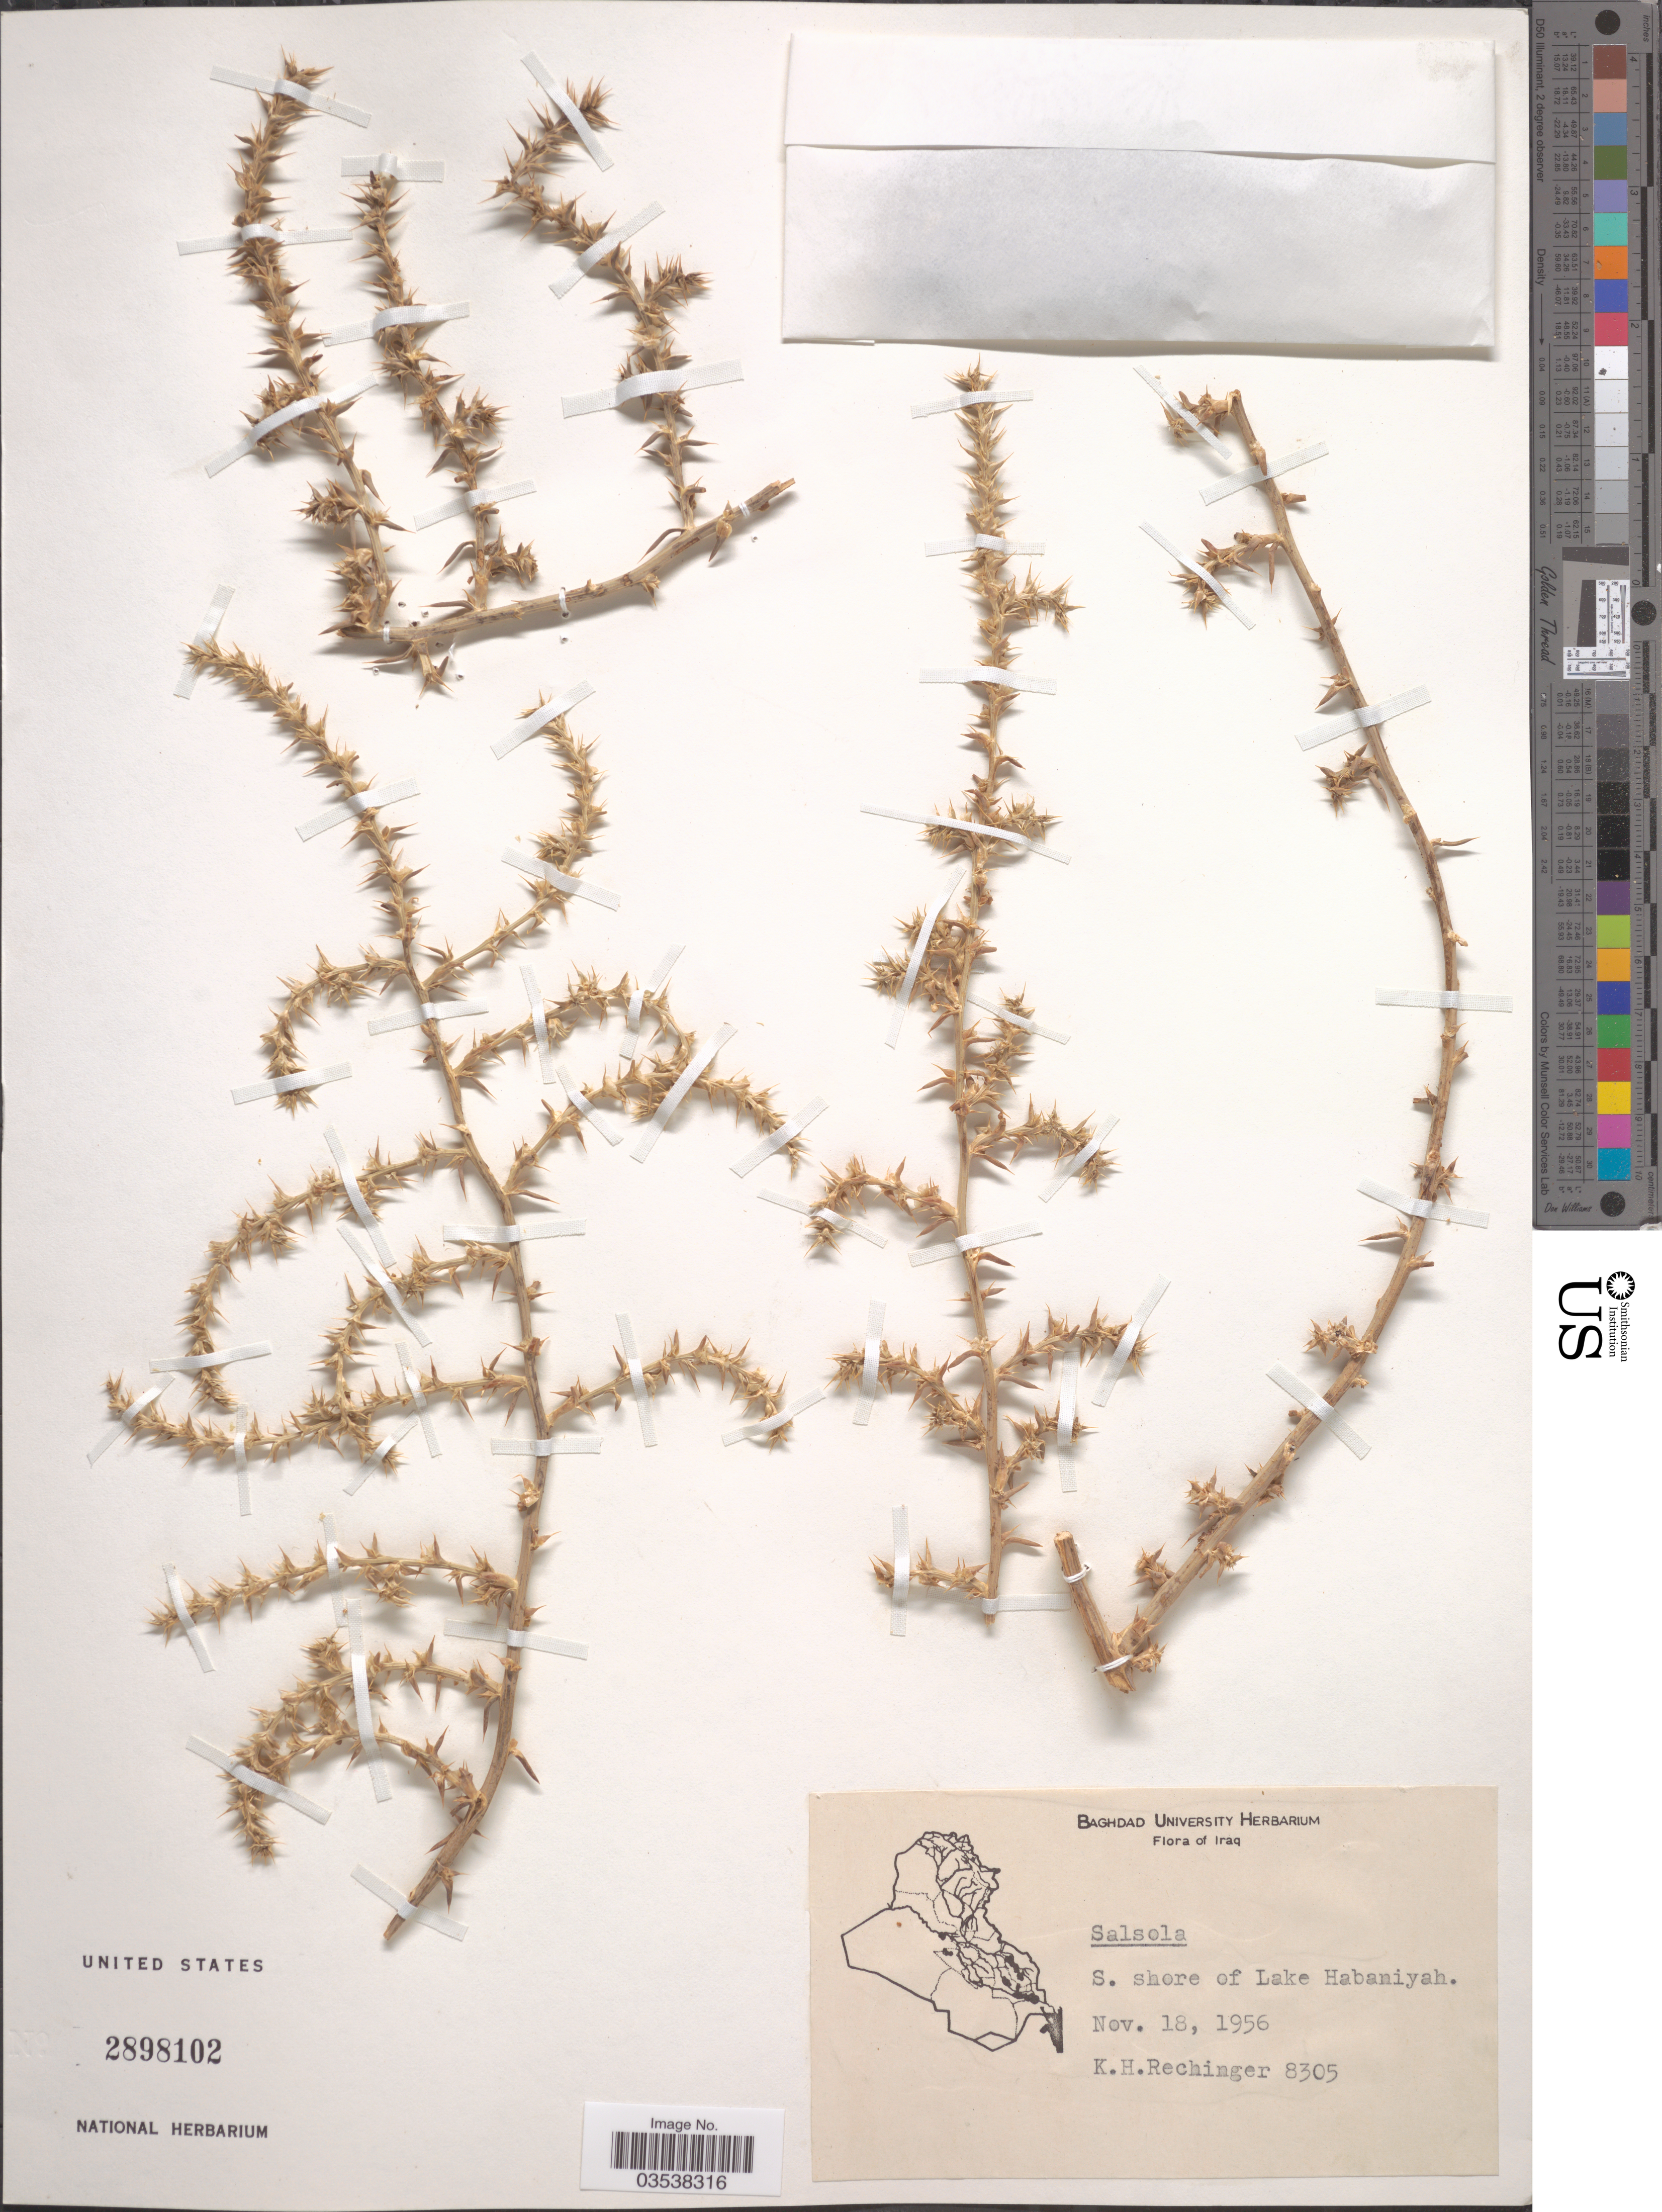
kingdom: Plantae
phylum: Tracheophyta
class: Magnoliopsida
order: Caryophyllales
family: Amaranthaceae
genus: Salsola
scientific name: Salsola tragus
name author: L.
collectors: K. H. Rechinger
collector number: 8305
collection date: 1956-11-18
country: Iraq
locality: S. shore of Lake Habaniyah.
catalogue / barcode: US 2898102